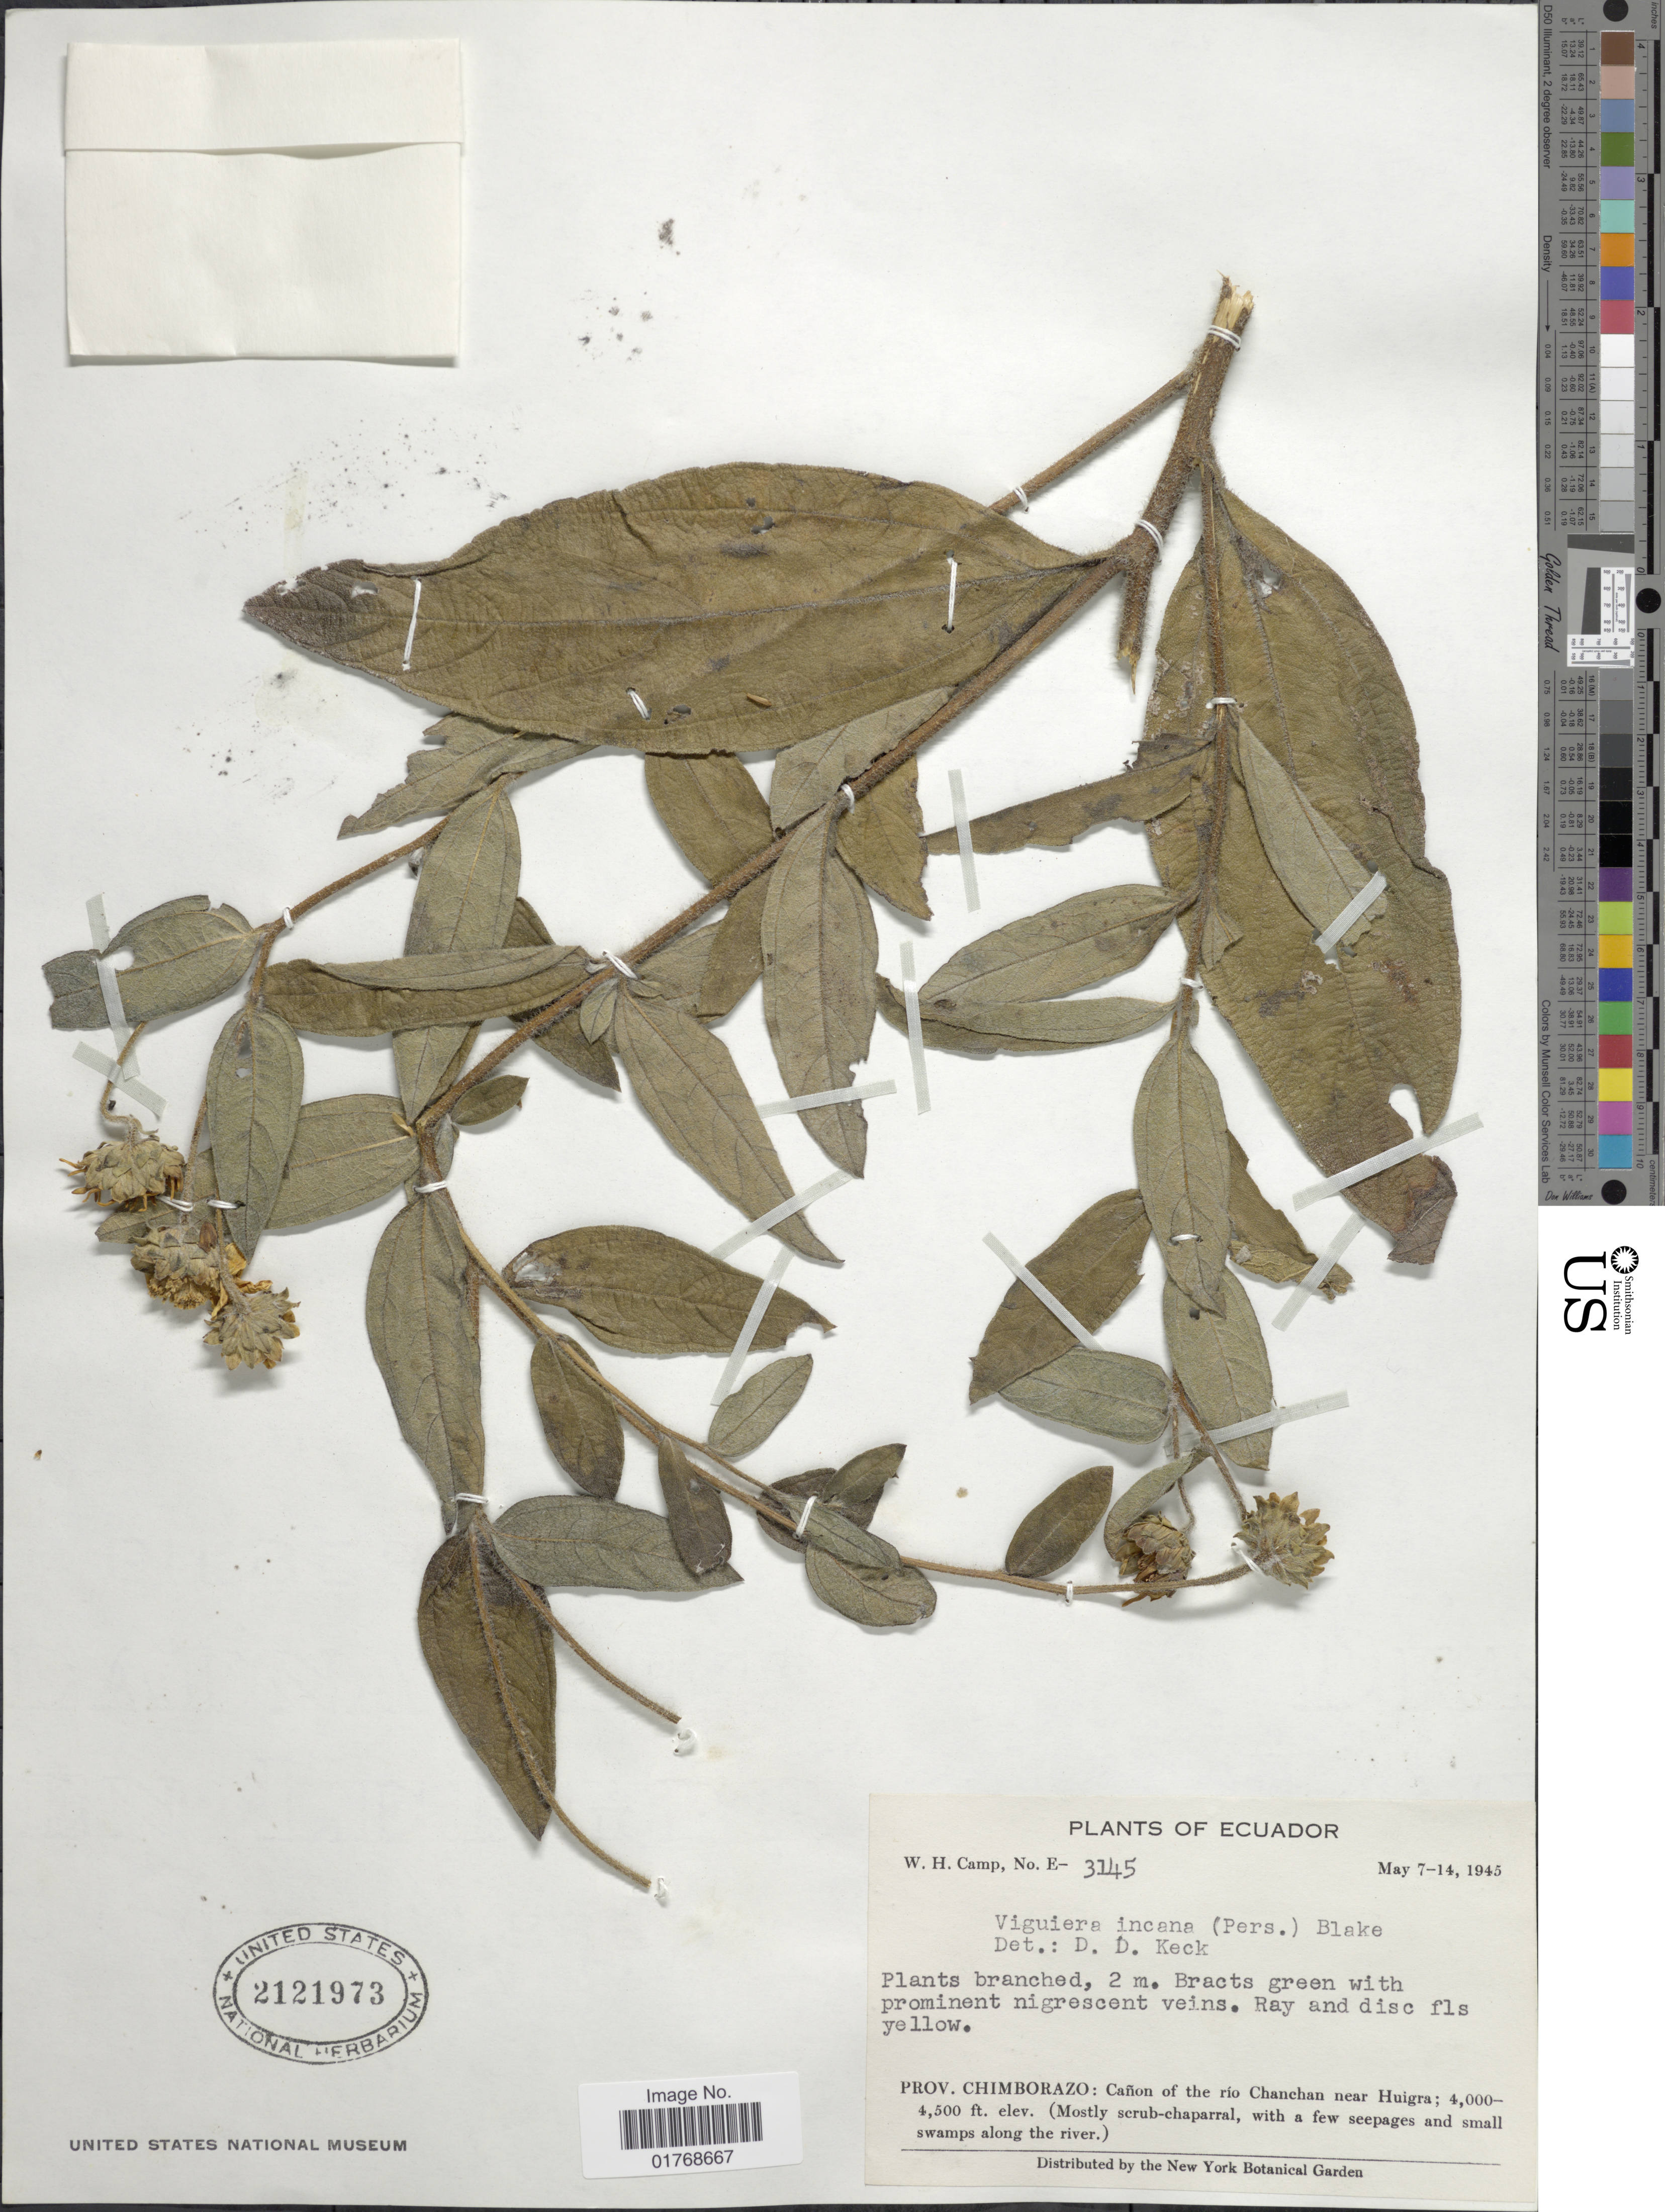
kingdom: Plantae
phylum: Tracheophyta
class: Magnoliopsida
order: Asterales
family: Asteraceae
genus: Viguiera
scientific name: Viguiera incana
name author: (Pers.) S.F. Blake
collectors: W. H. Camp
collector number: E-3145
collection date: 1945-05-07/1945-05-14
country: Ecuador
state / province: Chimborazo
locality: Prov. Chimborazo: Cañon of the rio Chanchan near Huigra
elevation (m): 1219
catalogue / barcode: US 2121973